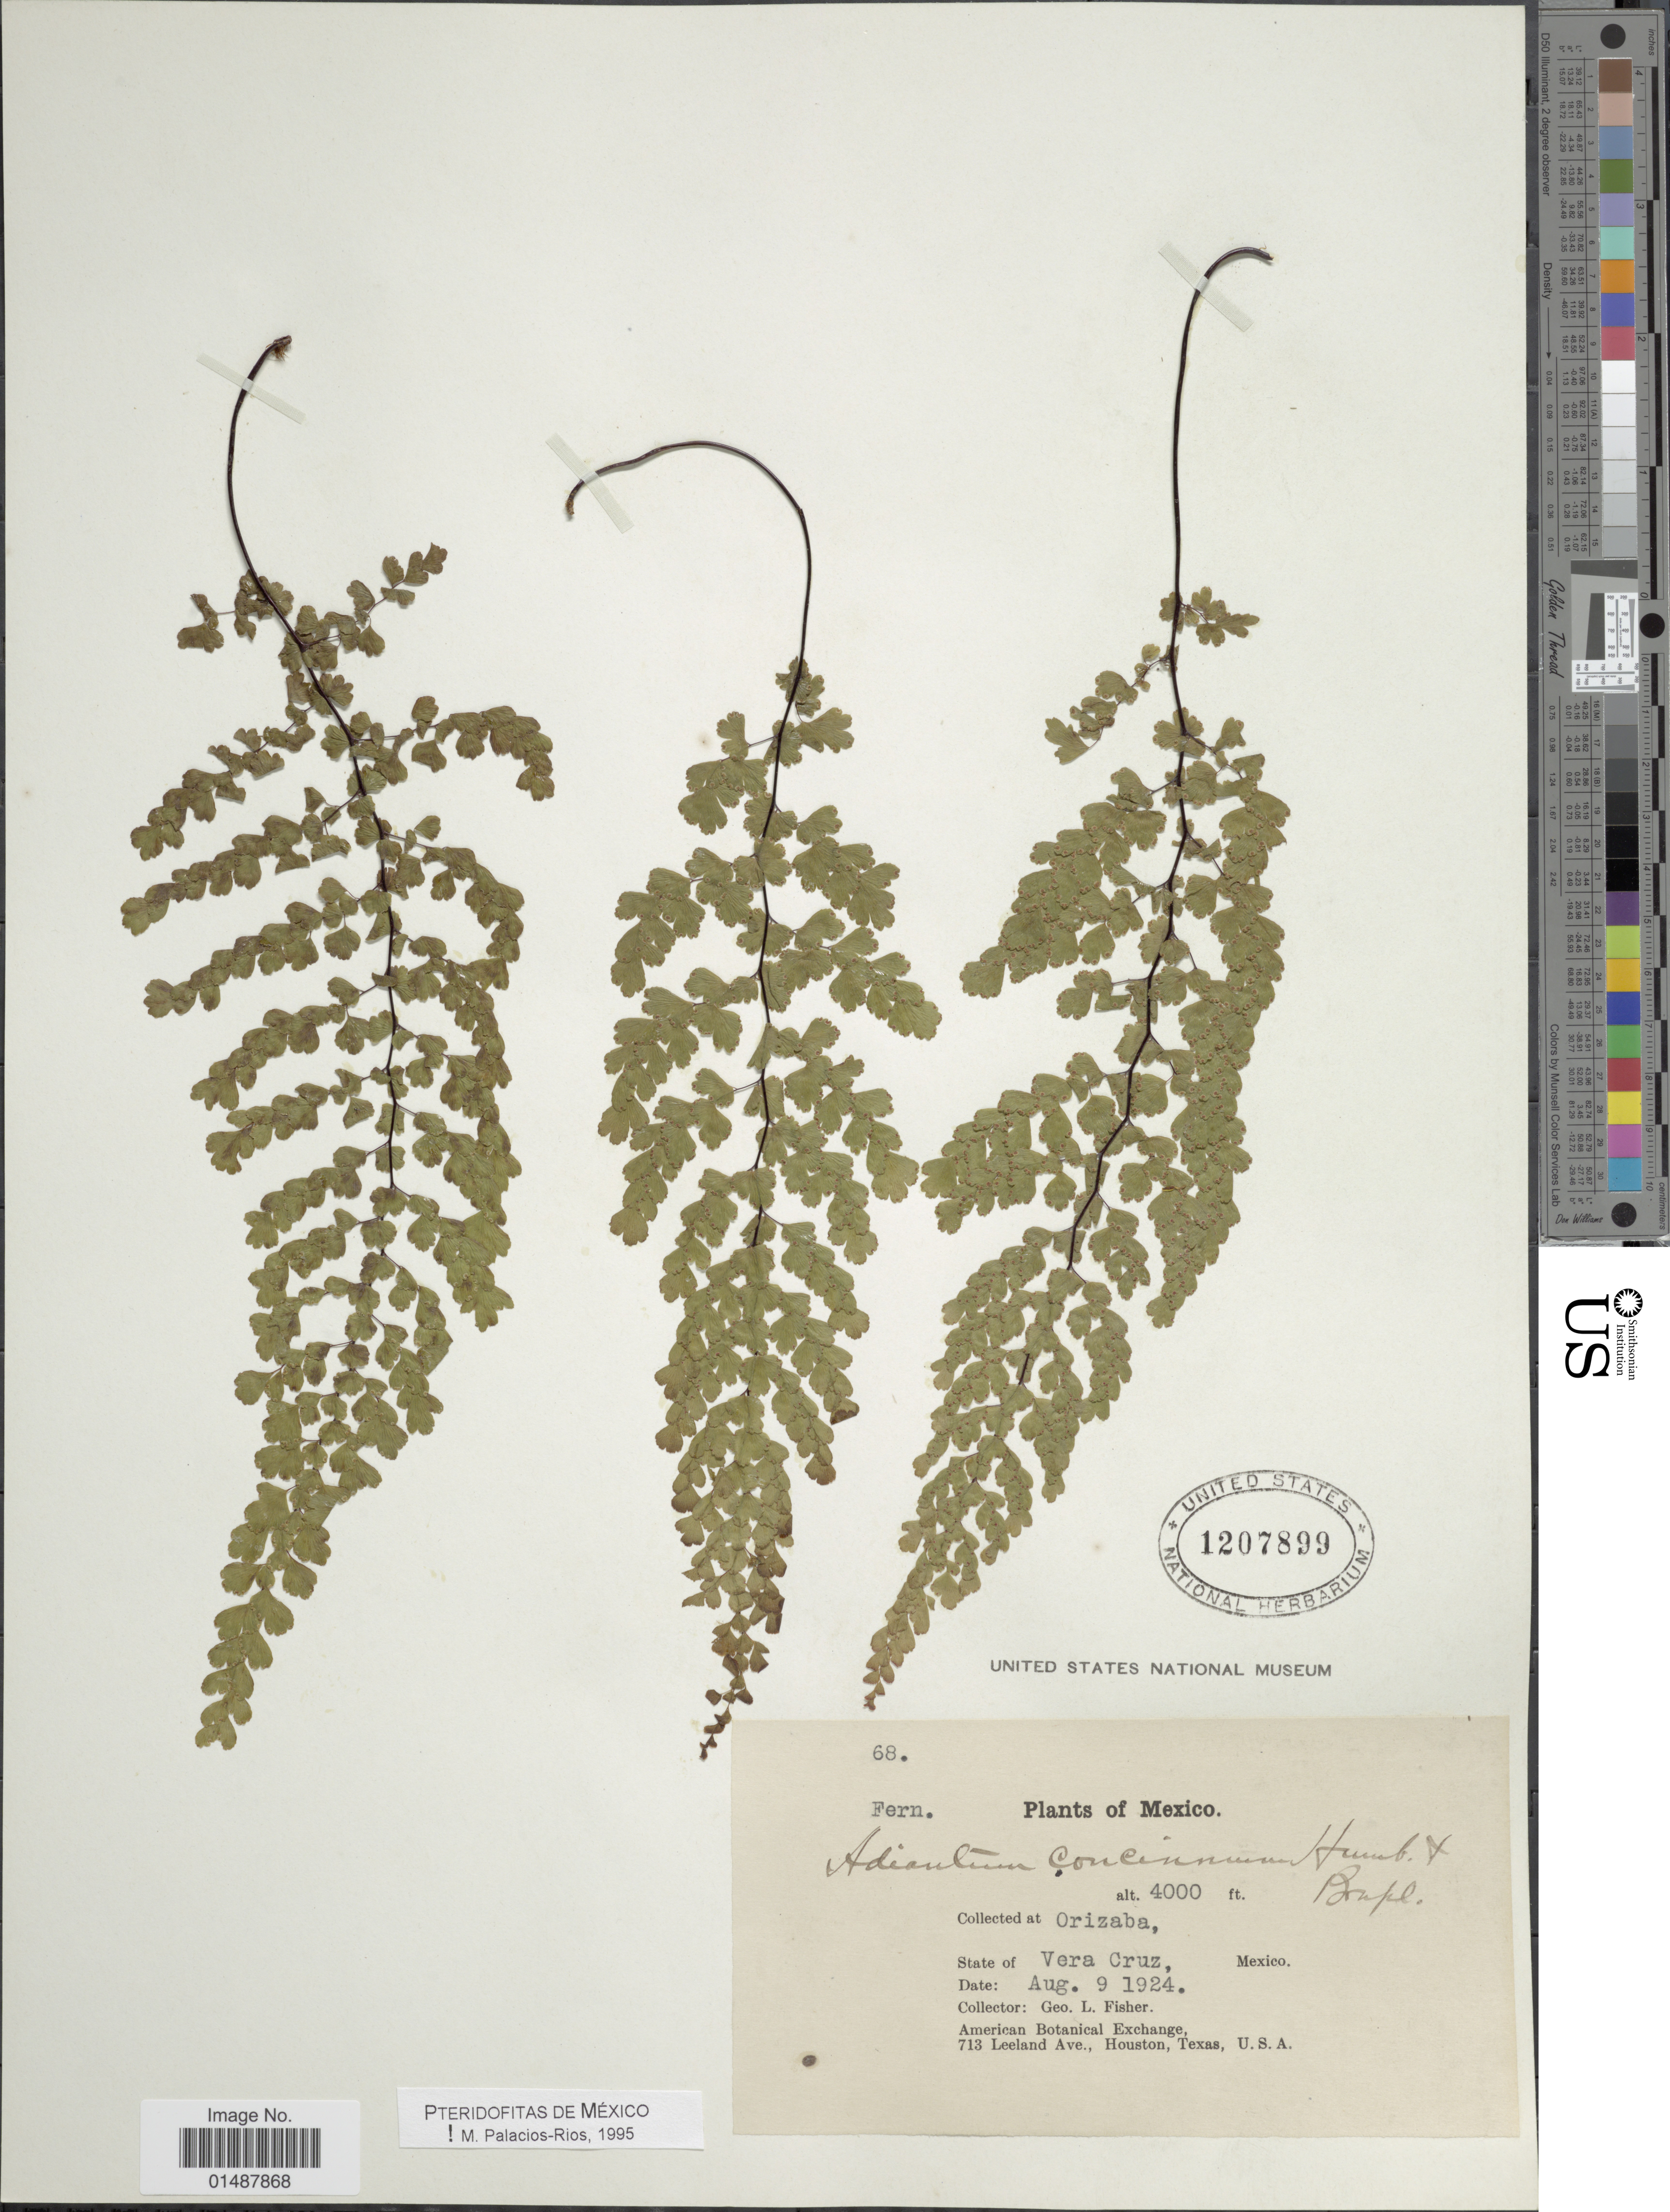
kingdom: Plantae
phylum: Tracheophyta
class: Polypodiopsida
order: Polypodiales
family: Pteridaceae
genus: Adiantum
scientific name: Adiantum concinnum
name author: Humb. & Bonpl. ex Willd.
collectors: G. L. Fisher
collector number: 68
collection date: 1924-08-09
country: Mexico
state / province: Veracruz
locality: Orizaba, State of Vera Cruz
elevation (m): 1219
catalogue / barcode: US 1207899